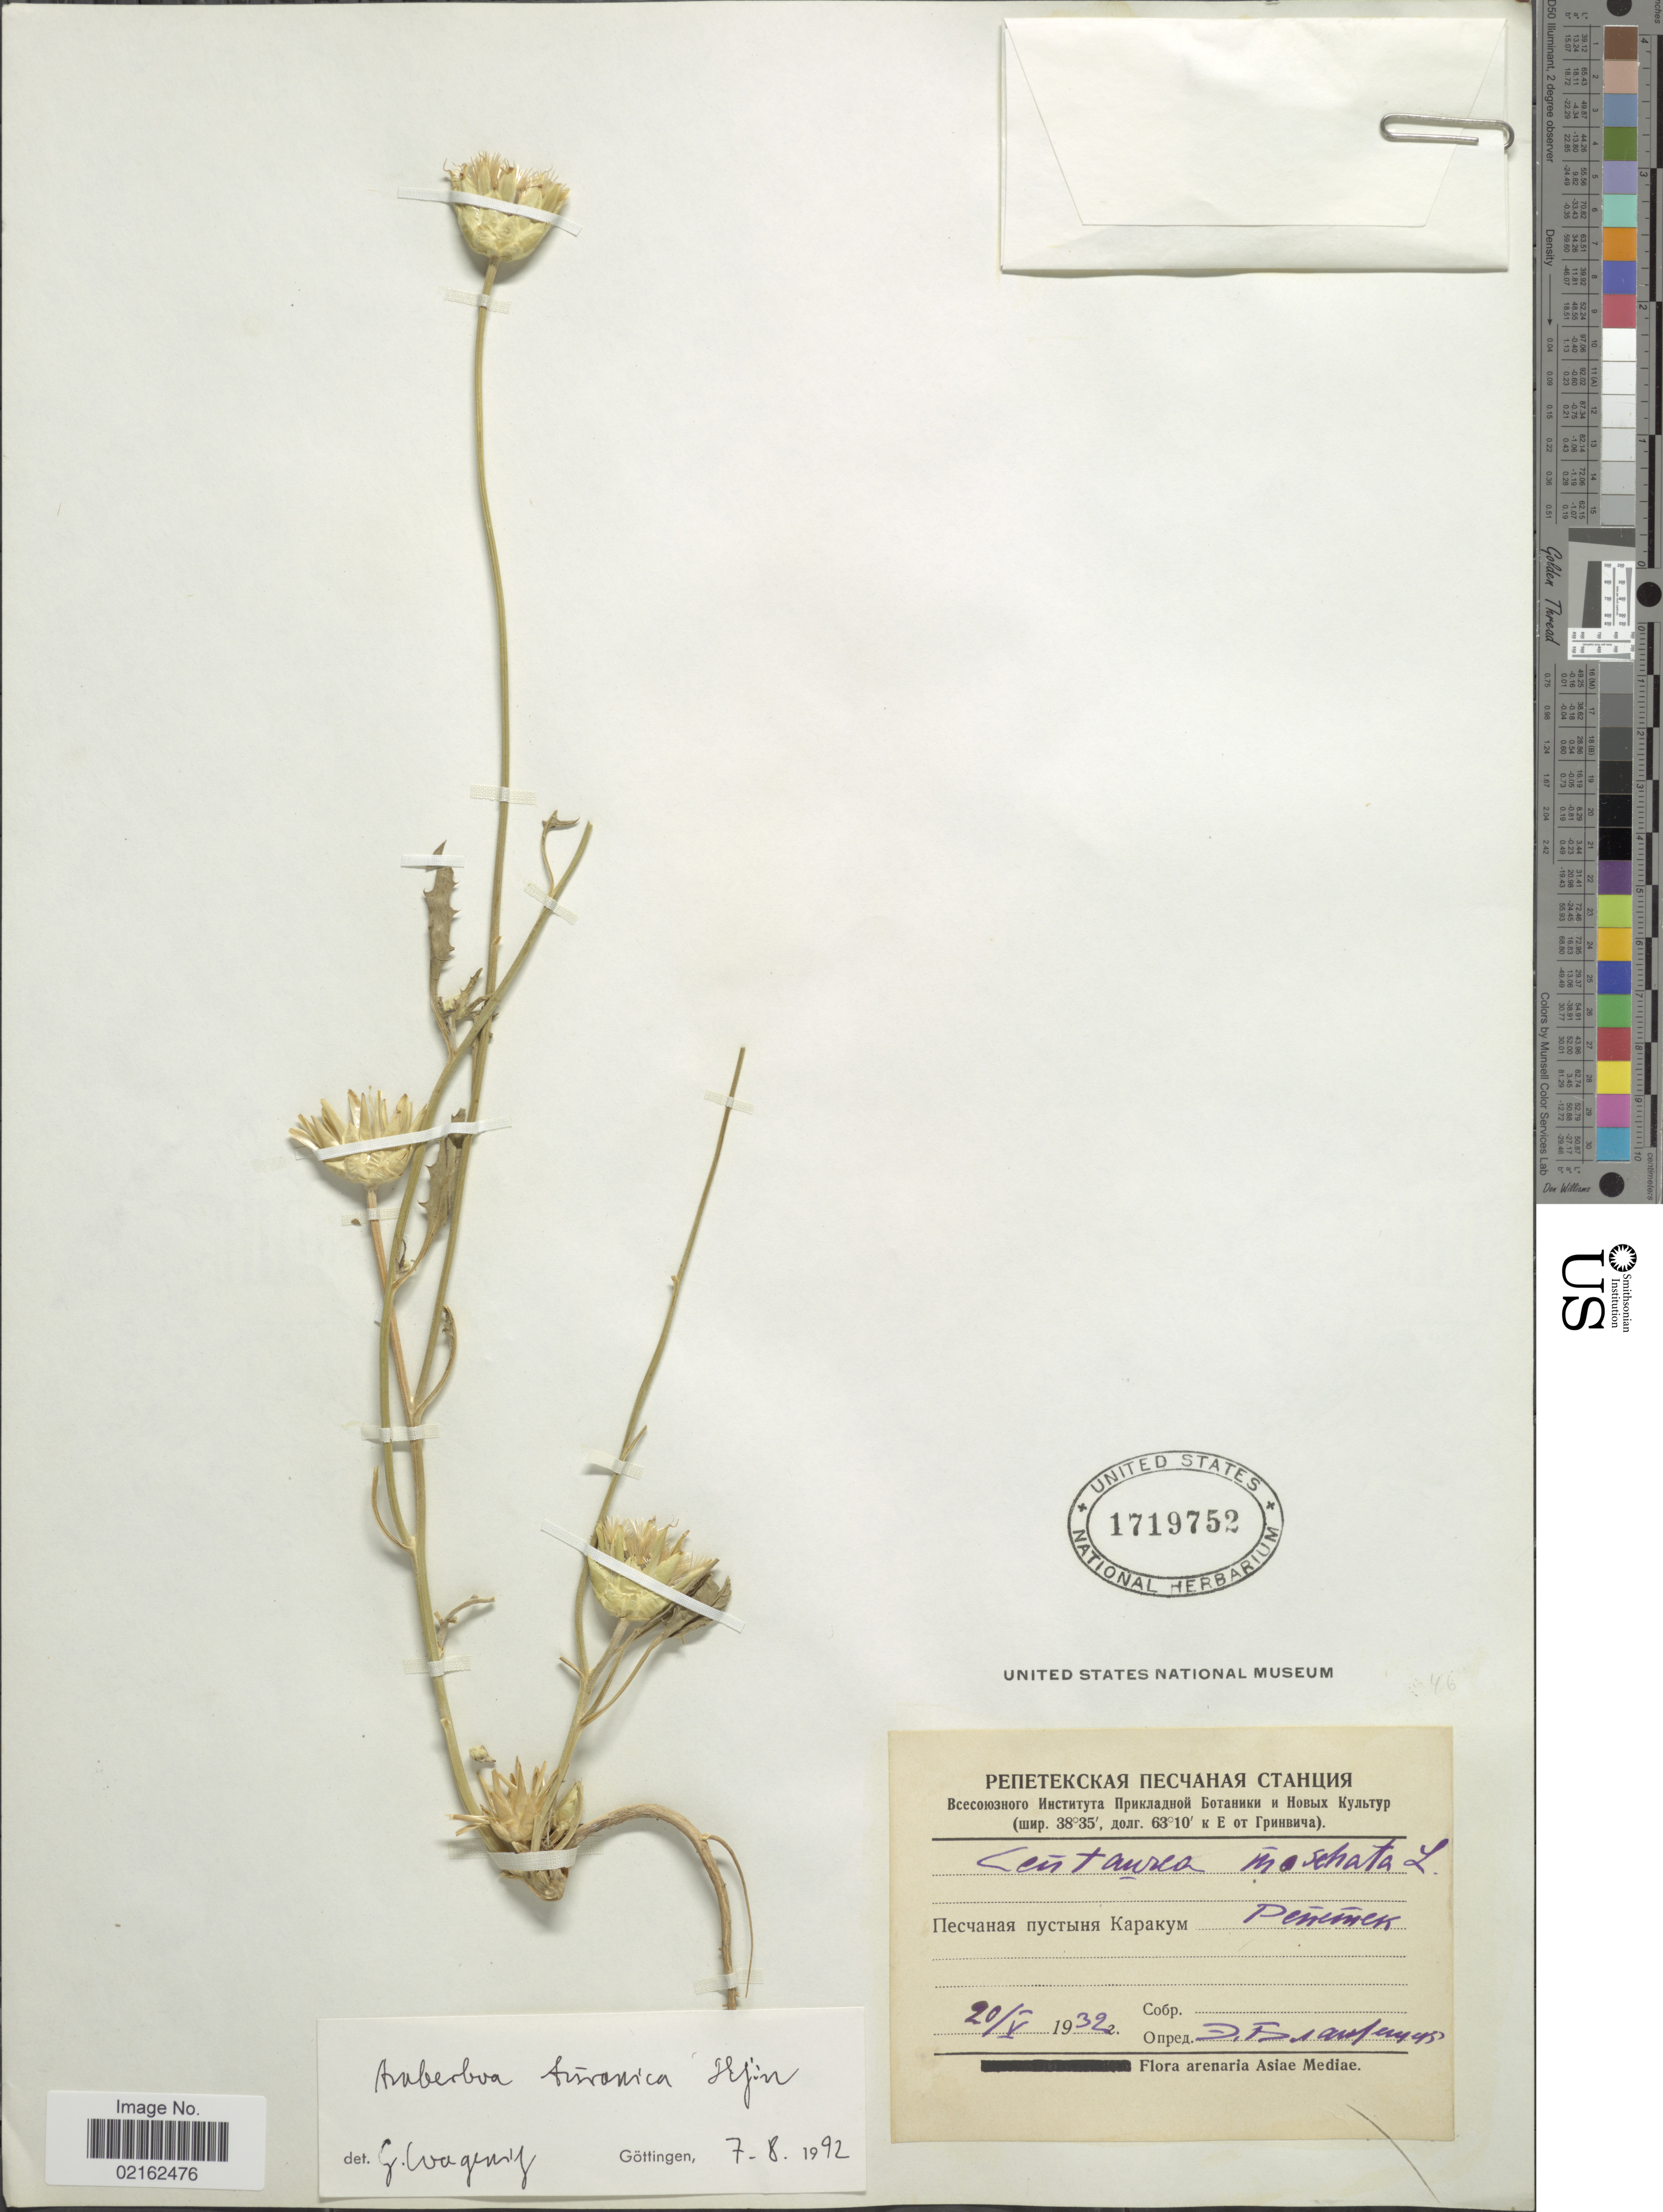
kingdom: Plantae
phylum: Tracheophyta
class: Magnoliopsida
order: Asterales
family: Asteraceae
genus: Amberboa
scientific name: Amberboa turanica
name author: Iljin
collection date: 1932-05-20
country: Turkmenistan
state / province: Lebap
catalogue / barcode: US 1719752